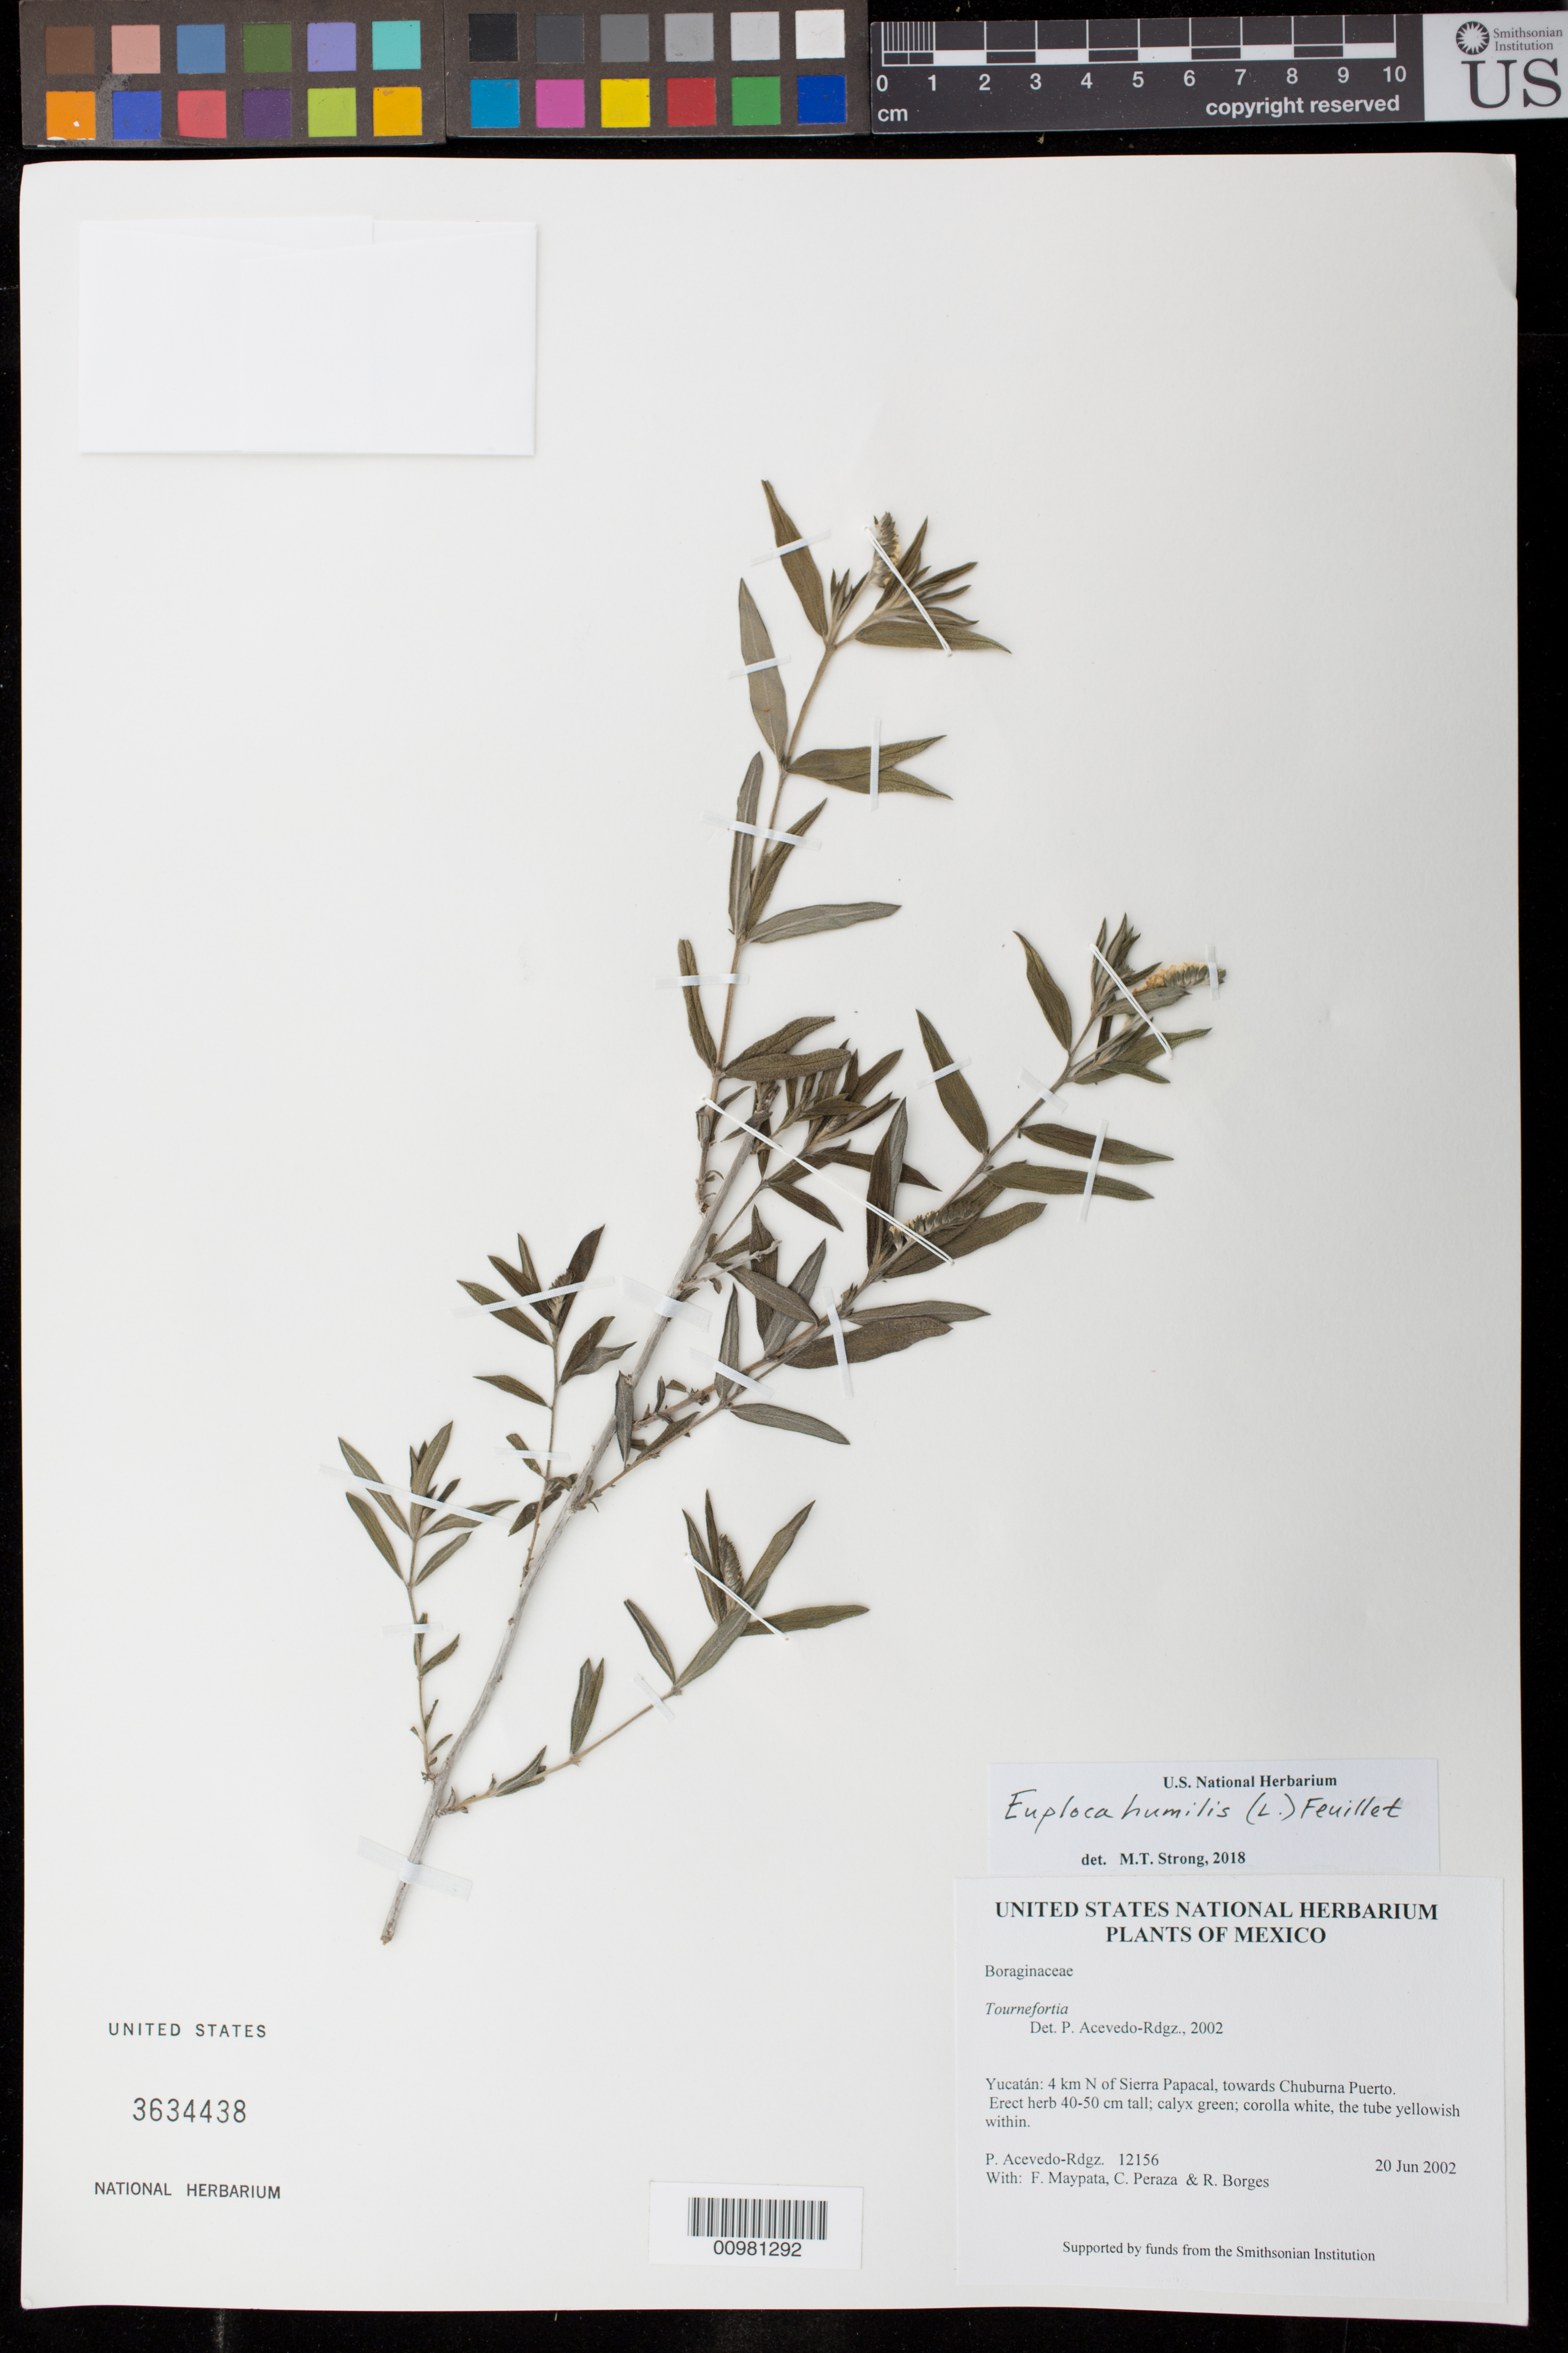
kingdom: Plantae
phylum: Tracheophyta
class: Magnoliopsida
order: Boraginales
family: Heliotropiaceae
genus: Euploca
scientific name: Euploca humilis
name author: (L.) Feuillet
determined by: Strong, Mark T., (BOT), Smithsonian Institution - National Museum of Natural History (UNITED STATES)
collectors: P. Acevedo-Rodr., F. Maypata, C. Peraza & R. Borges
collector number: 12156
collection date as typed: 20 Jun 2002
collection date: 2002-06-20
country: Mexico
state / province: Yucatán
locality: Yucatán: 4 km N of Sierra Papacal, towards Chuburna Puerto.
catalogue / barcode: US 3634438